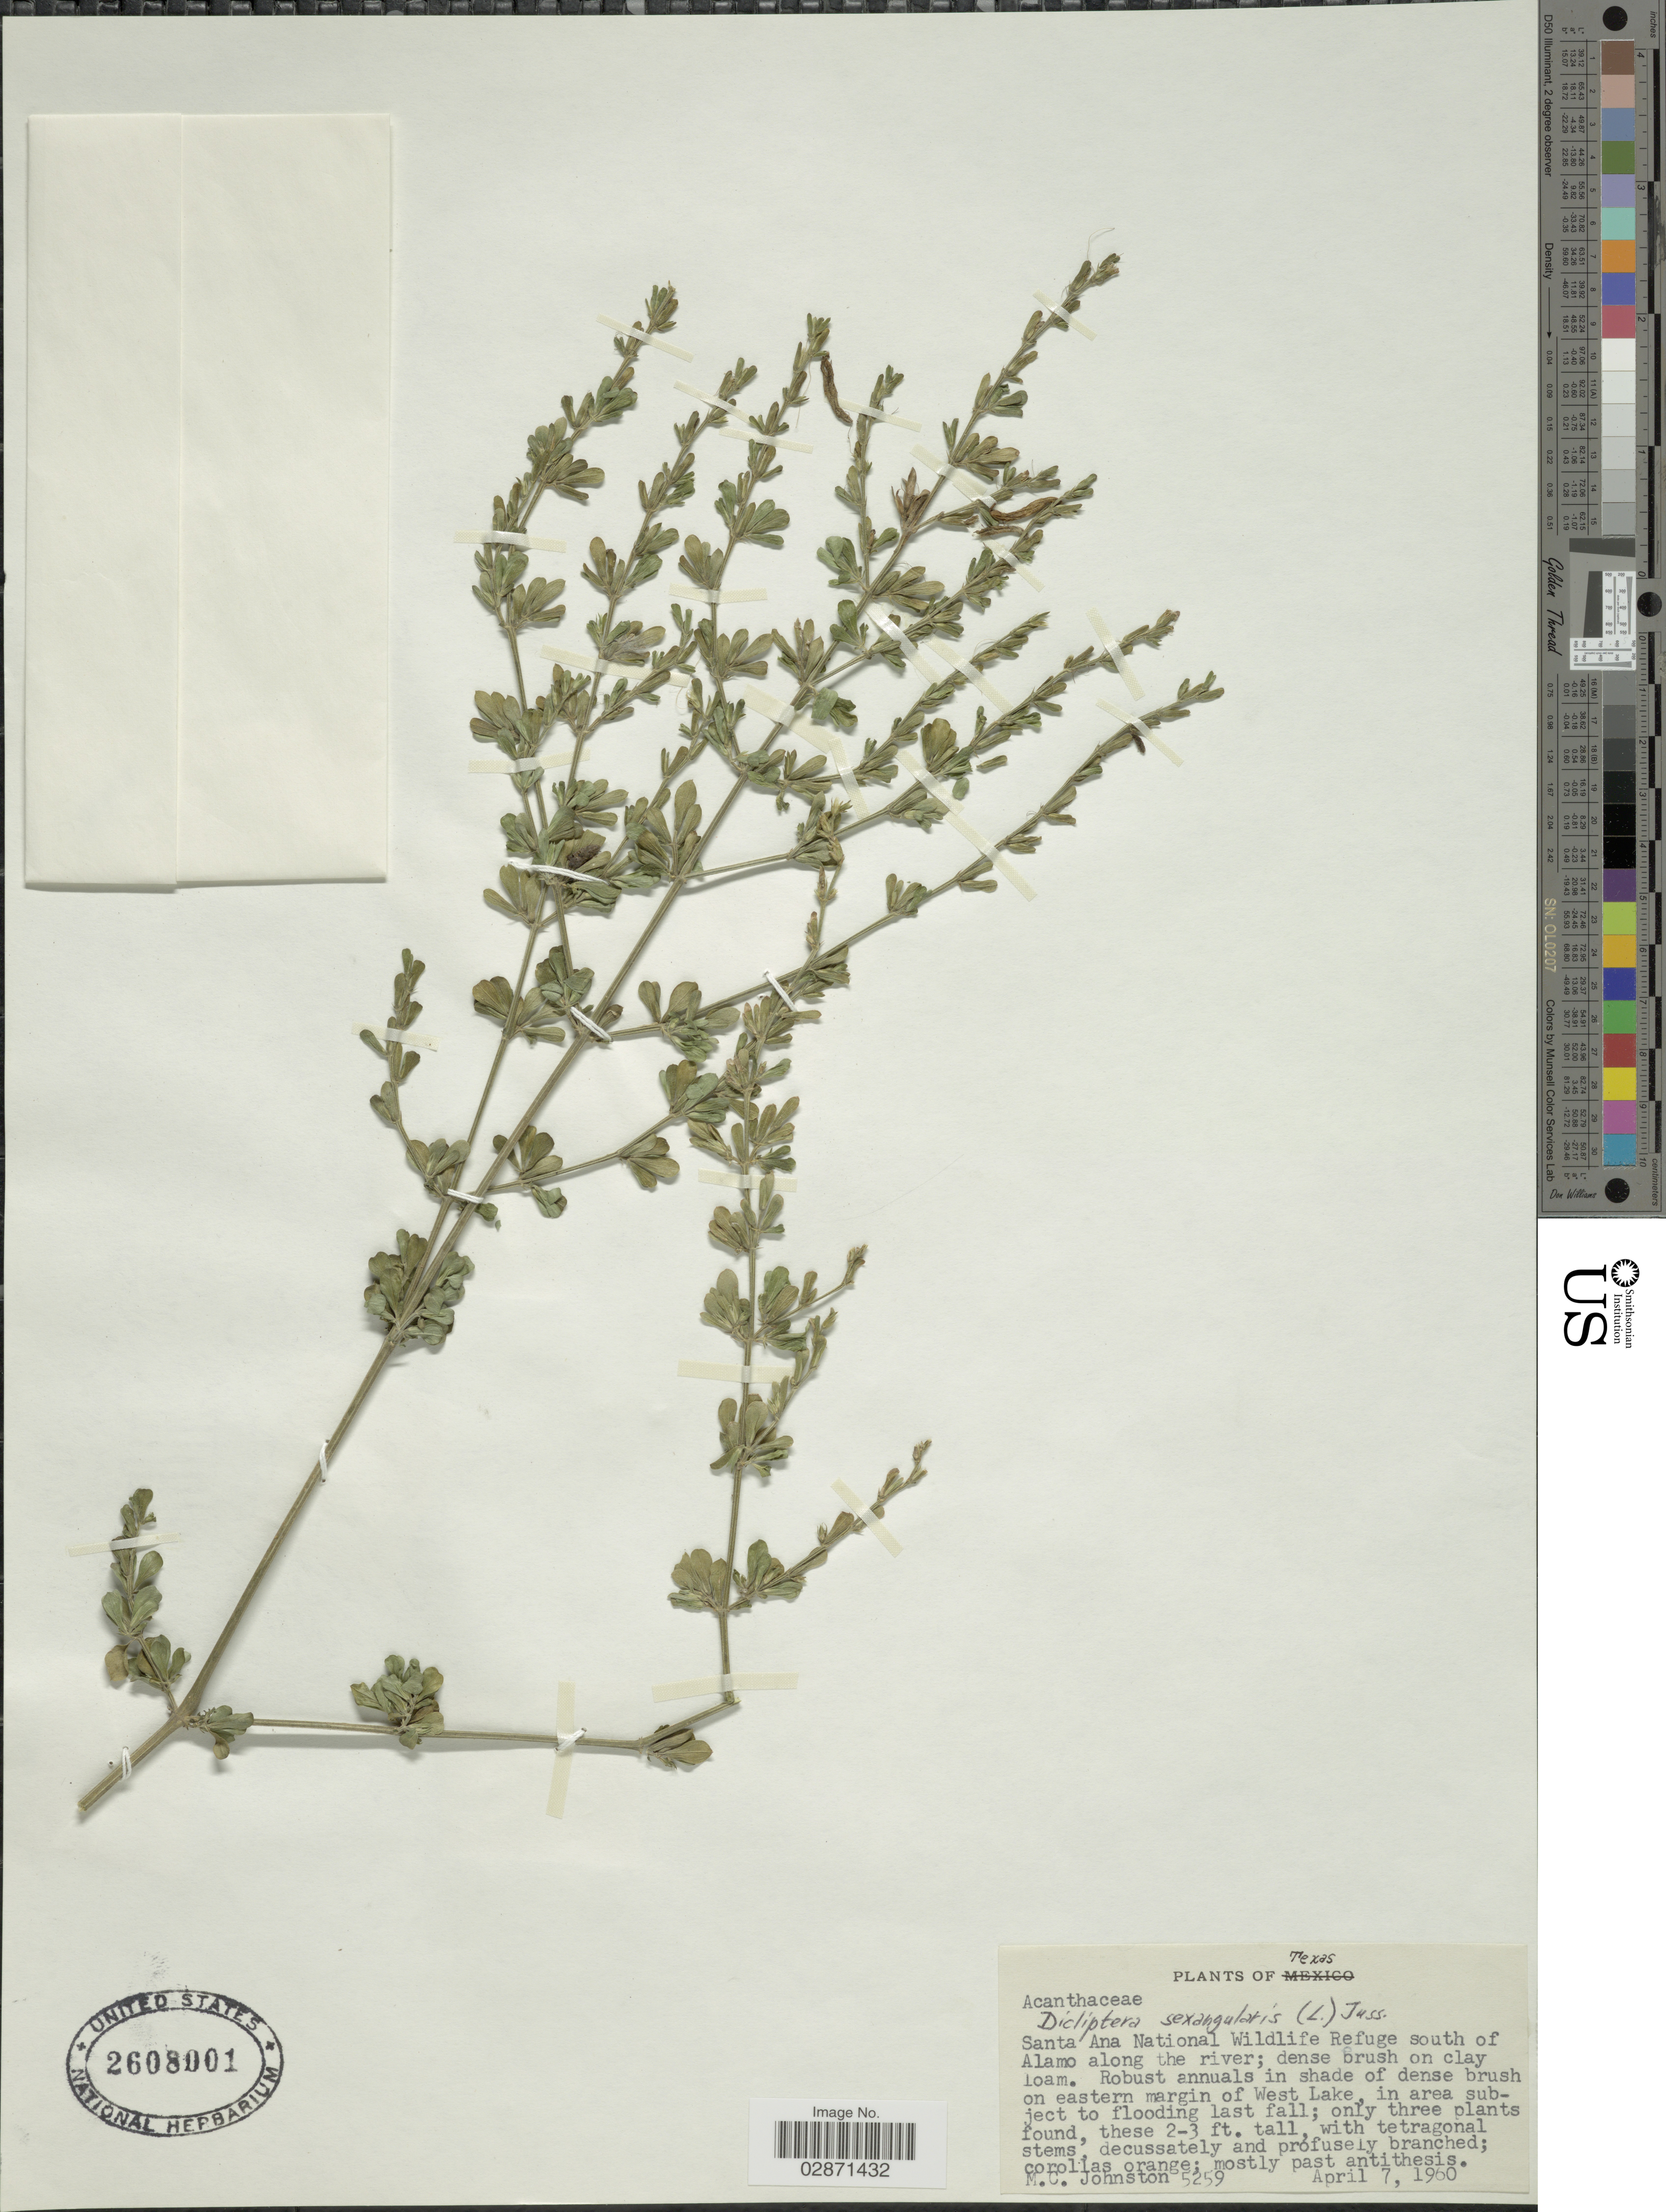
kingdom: Plantae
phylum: Tracheophyta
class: Magnoliopsida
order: Lamiales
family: Acanthaceae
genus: Dicliptera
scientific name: Dicliptera sexangularis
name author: (L.) Juss.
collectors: M. Johnston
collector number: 5259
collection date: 1960-04-07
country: United States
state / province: Texas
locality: Santa Ana National Wildlife Refuge south of Alamo along the river. Robust annuals in shade of dense brush on eastern margin of West Lake.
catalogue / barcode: US 2608001